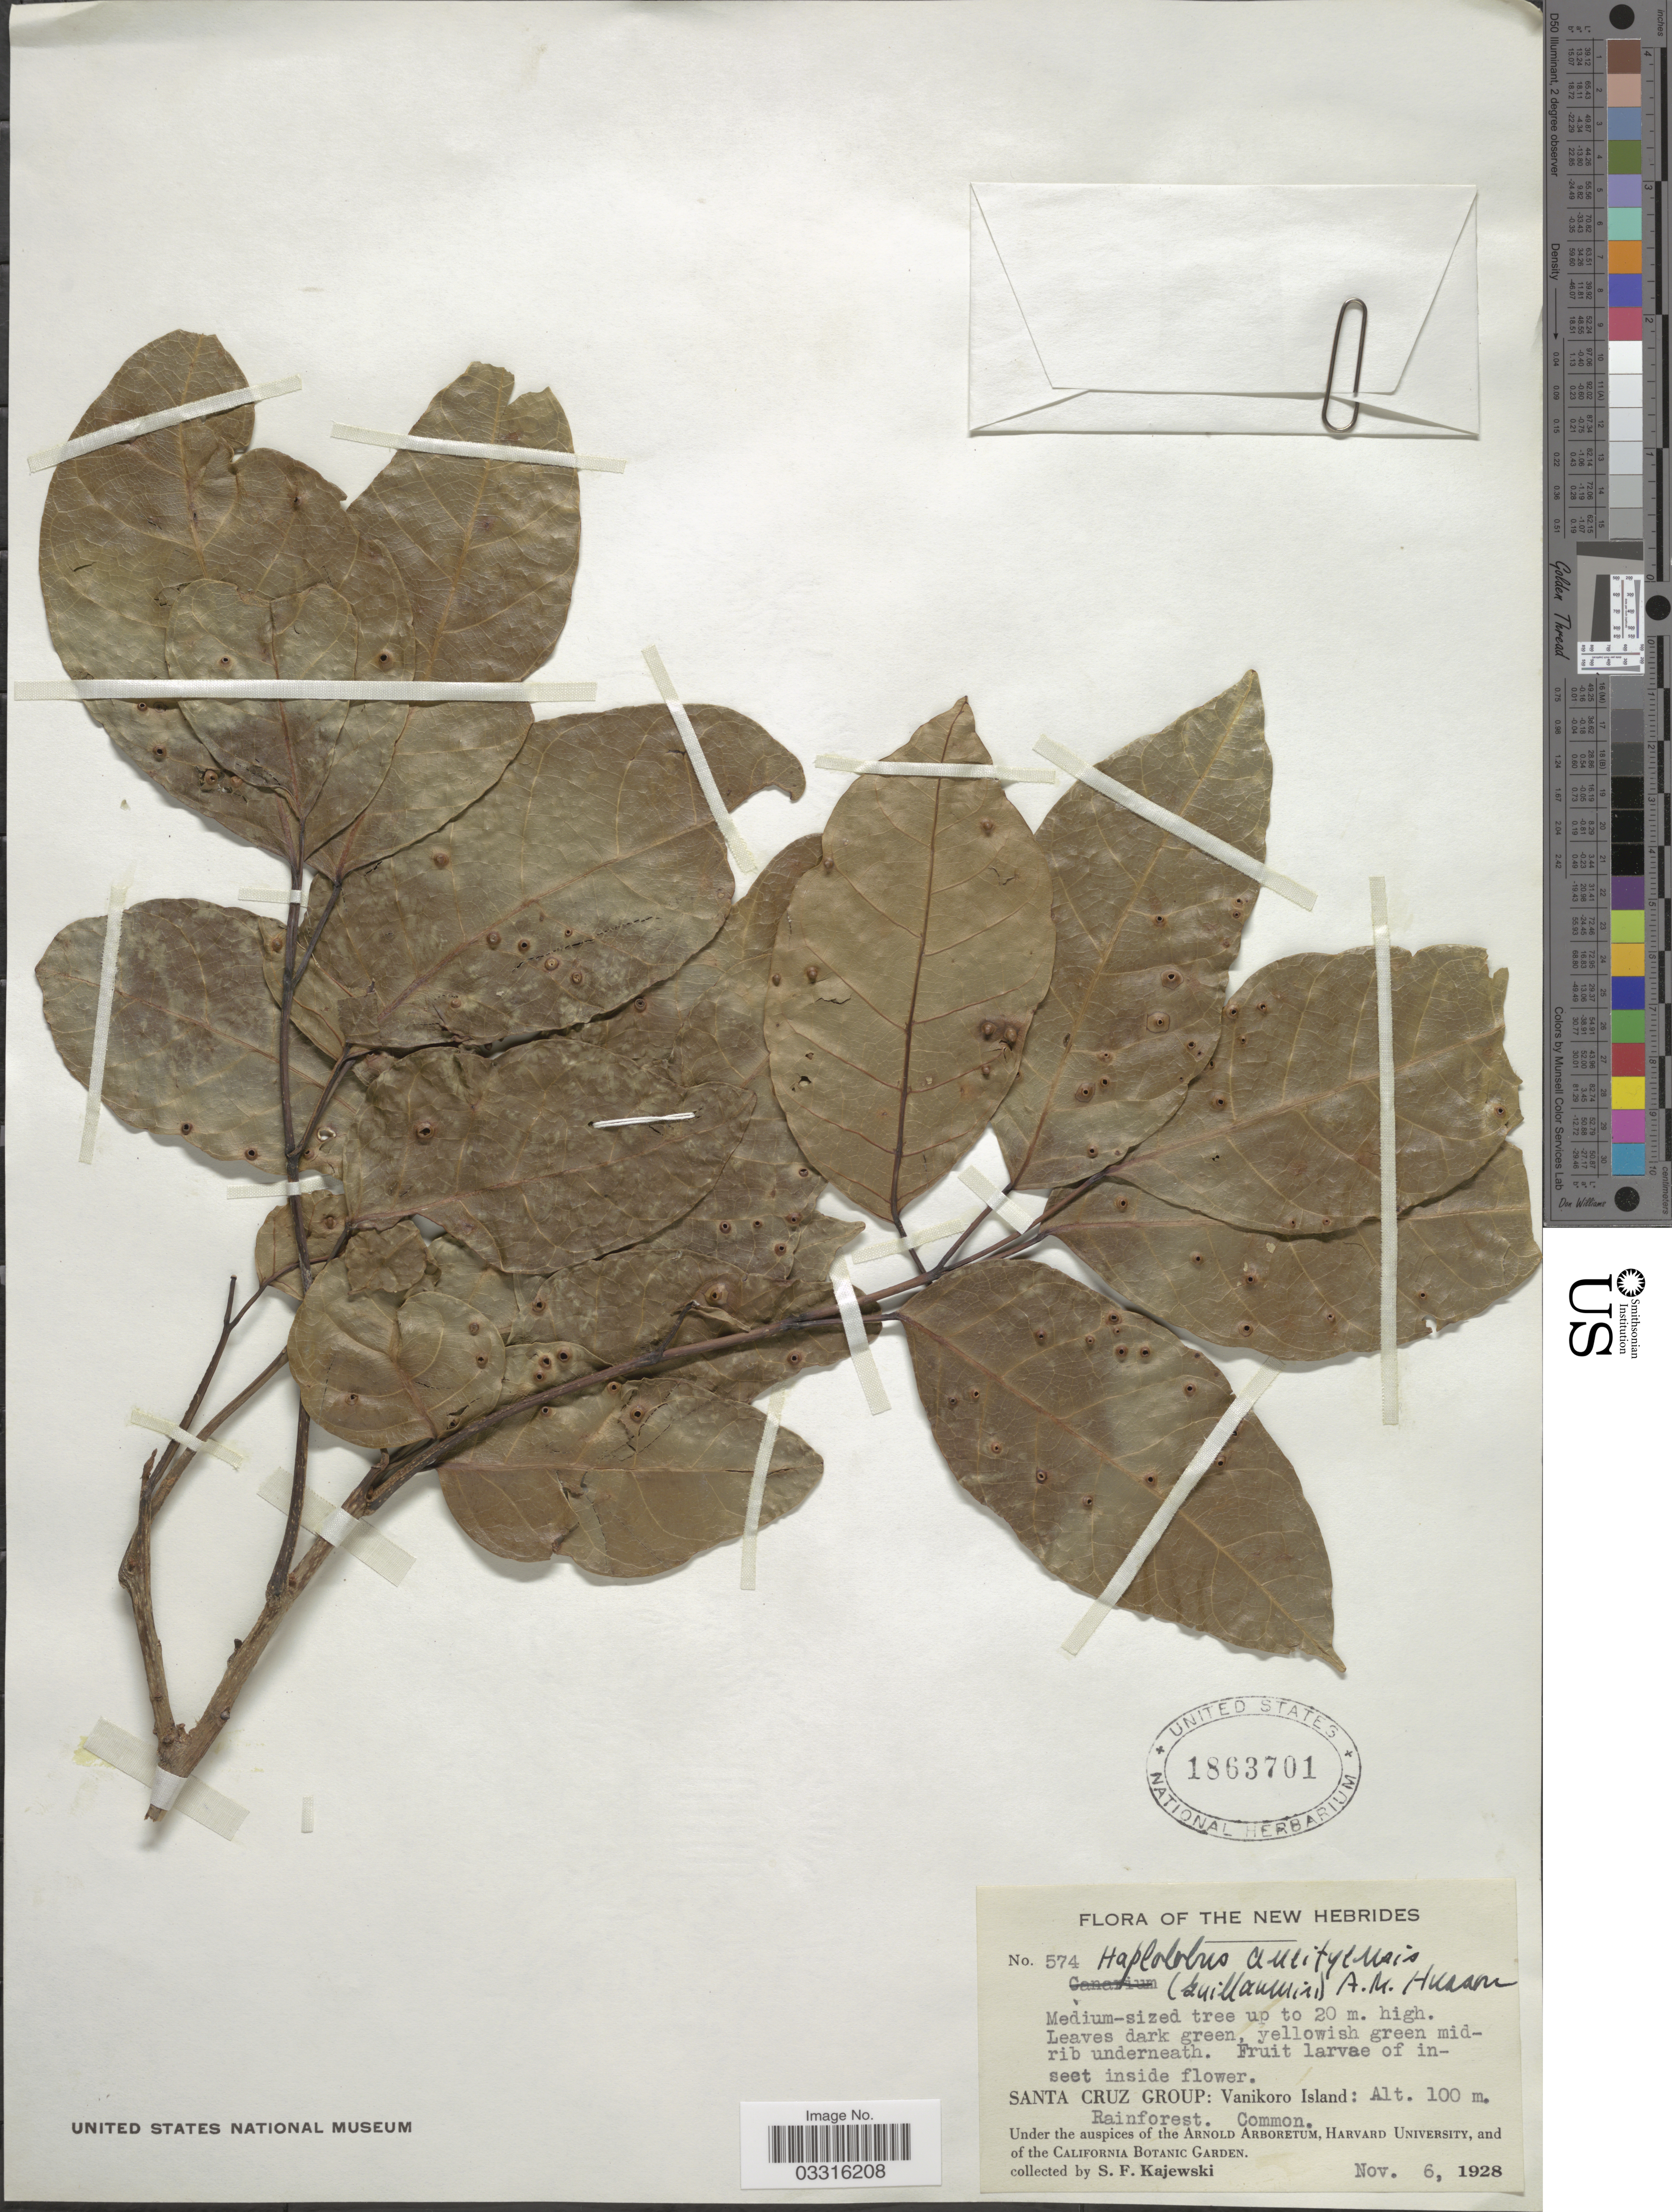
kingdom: Plantae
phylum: Tracheophyta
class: Magnoliopsida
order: Sapindales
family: Burseraceae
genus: Haplolobus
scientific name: Haplolobus floribundus subsp. salomonensis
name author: (C.T. White) Leenh.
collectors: S. Kajewski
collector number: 574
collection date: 1928-11-06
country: Vanuatu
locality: The New Hebrides, Santa Cruz Group: Vanikoro Island.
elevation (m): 100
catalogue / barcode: US 1863701